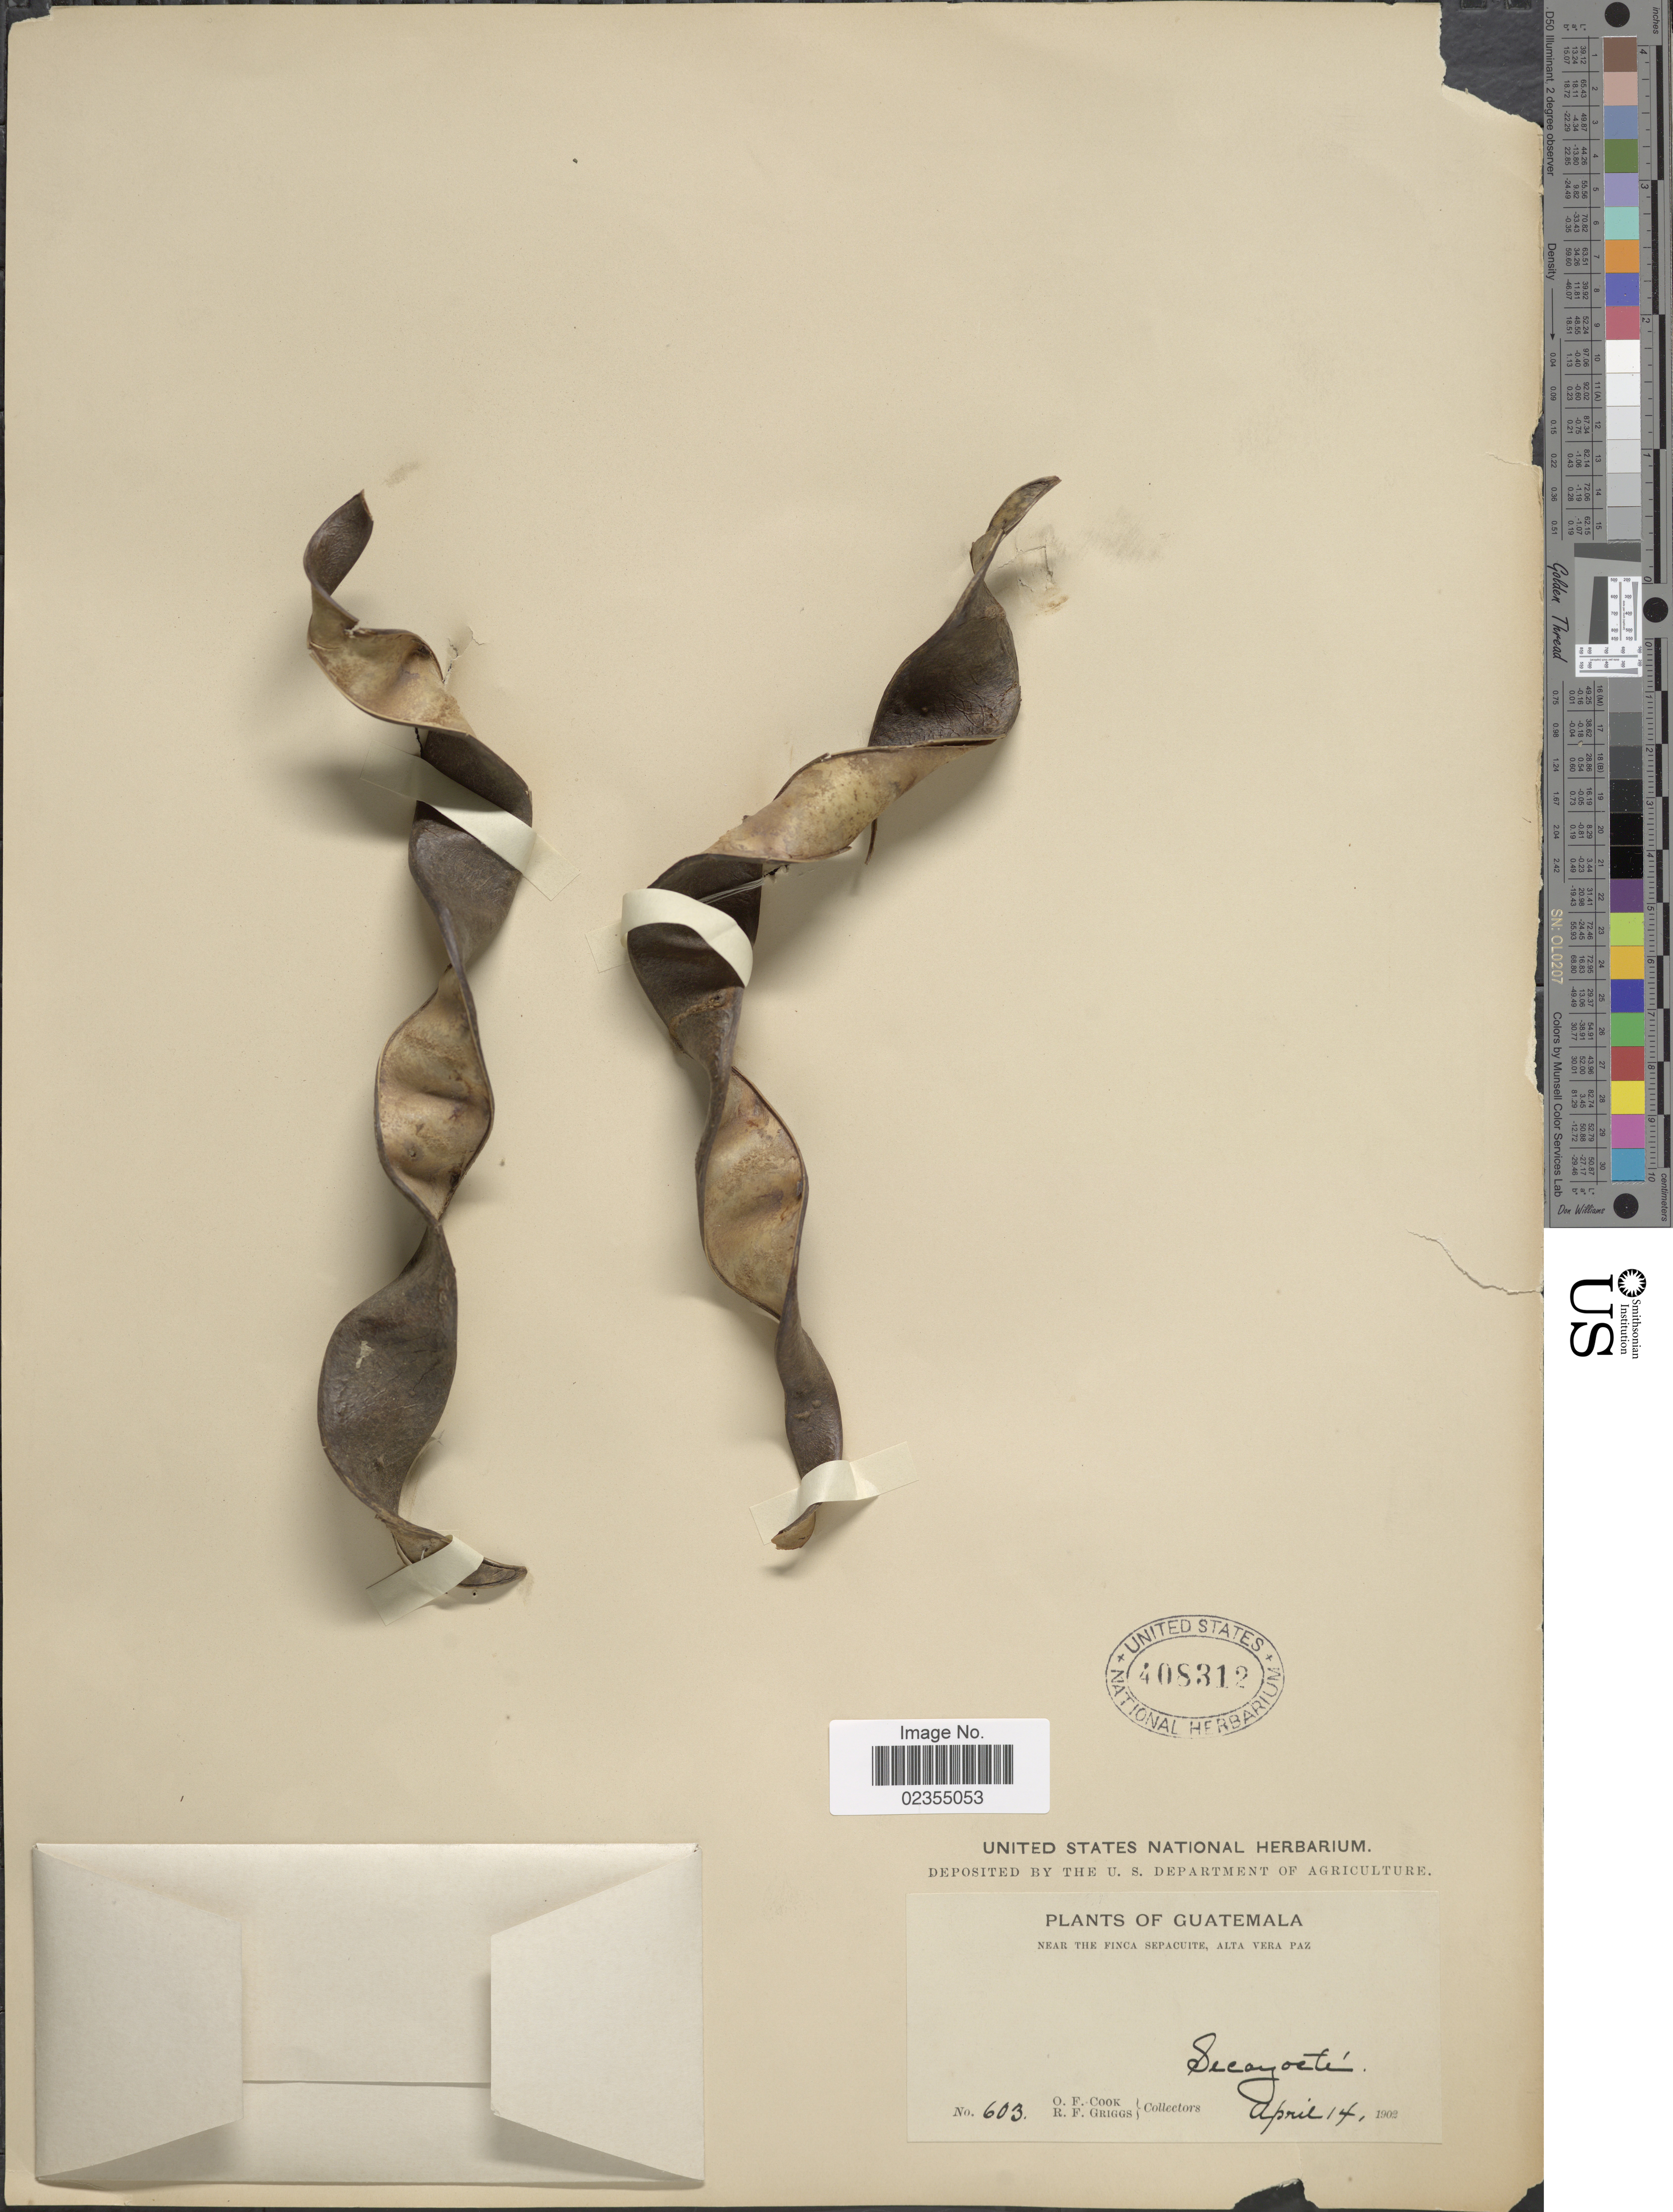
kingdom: Plantae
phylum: Tracheophyta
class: Magnoliopsida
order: Fabales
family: Fabaceae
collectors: O. F. Cook & R. F. Griggs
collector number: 603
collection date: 1902-04-14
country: Guatemala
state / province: Alta Verapaz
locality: Near the Finca Sepacuite, Secoyouté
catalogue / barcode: US 408312